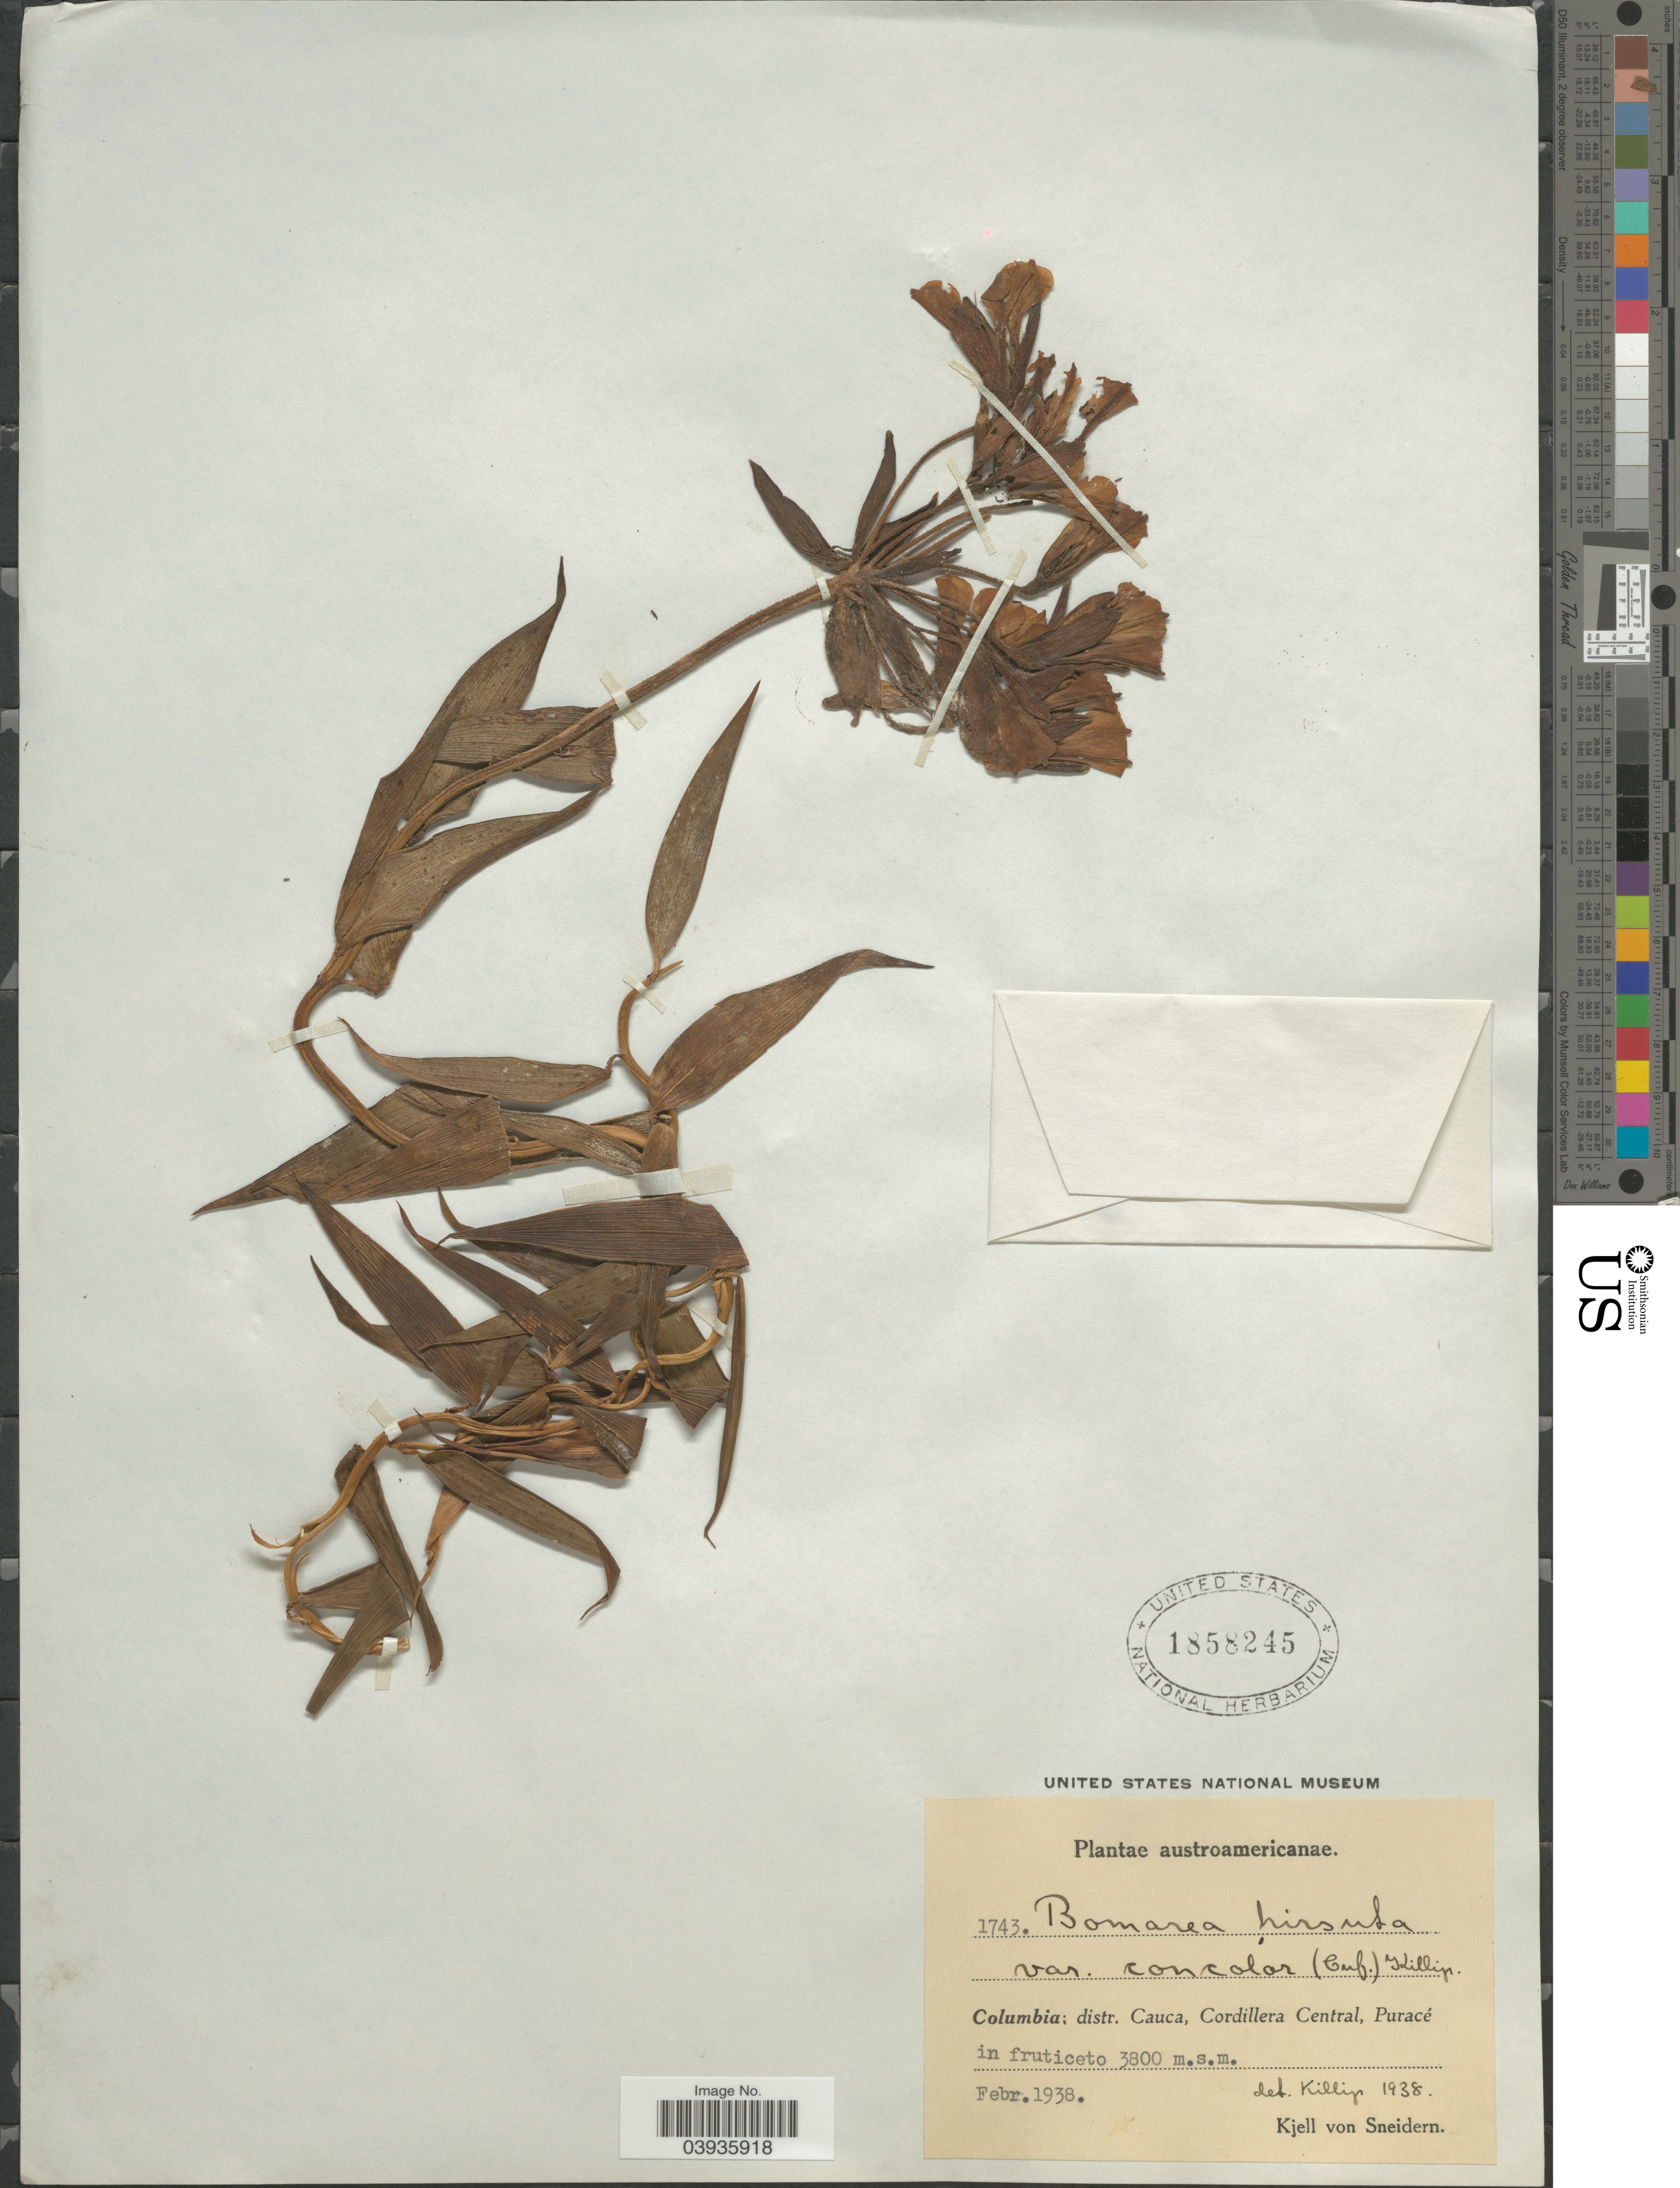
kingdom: Plantae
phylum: Tracheophyta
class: Liliopsida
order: Liliales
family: Alstroemeriaceae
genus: Bomarea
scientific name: Bomarea hirsuta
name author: (Kunth) Herb.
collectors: K. von Sneidern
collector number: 1743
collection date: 1938-02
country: Colombia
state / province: Cauca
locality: Austroamericanae. Distr. Cauca, Cordillera Central, Puracé.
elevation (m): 3800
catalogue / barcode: US 1858245